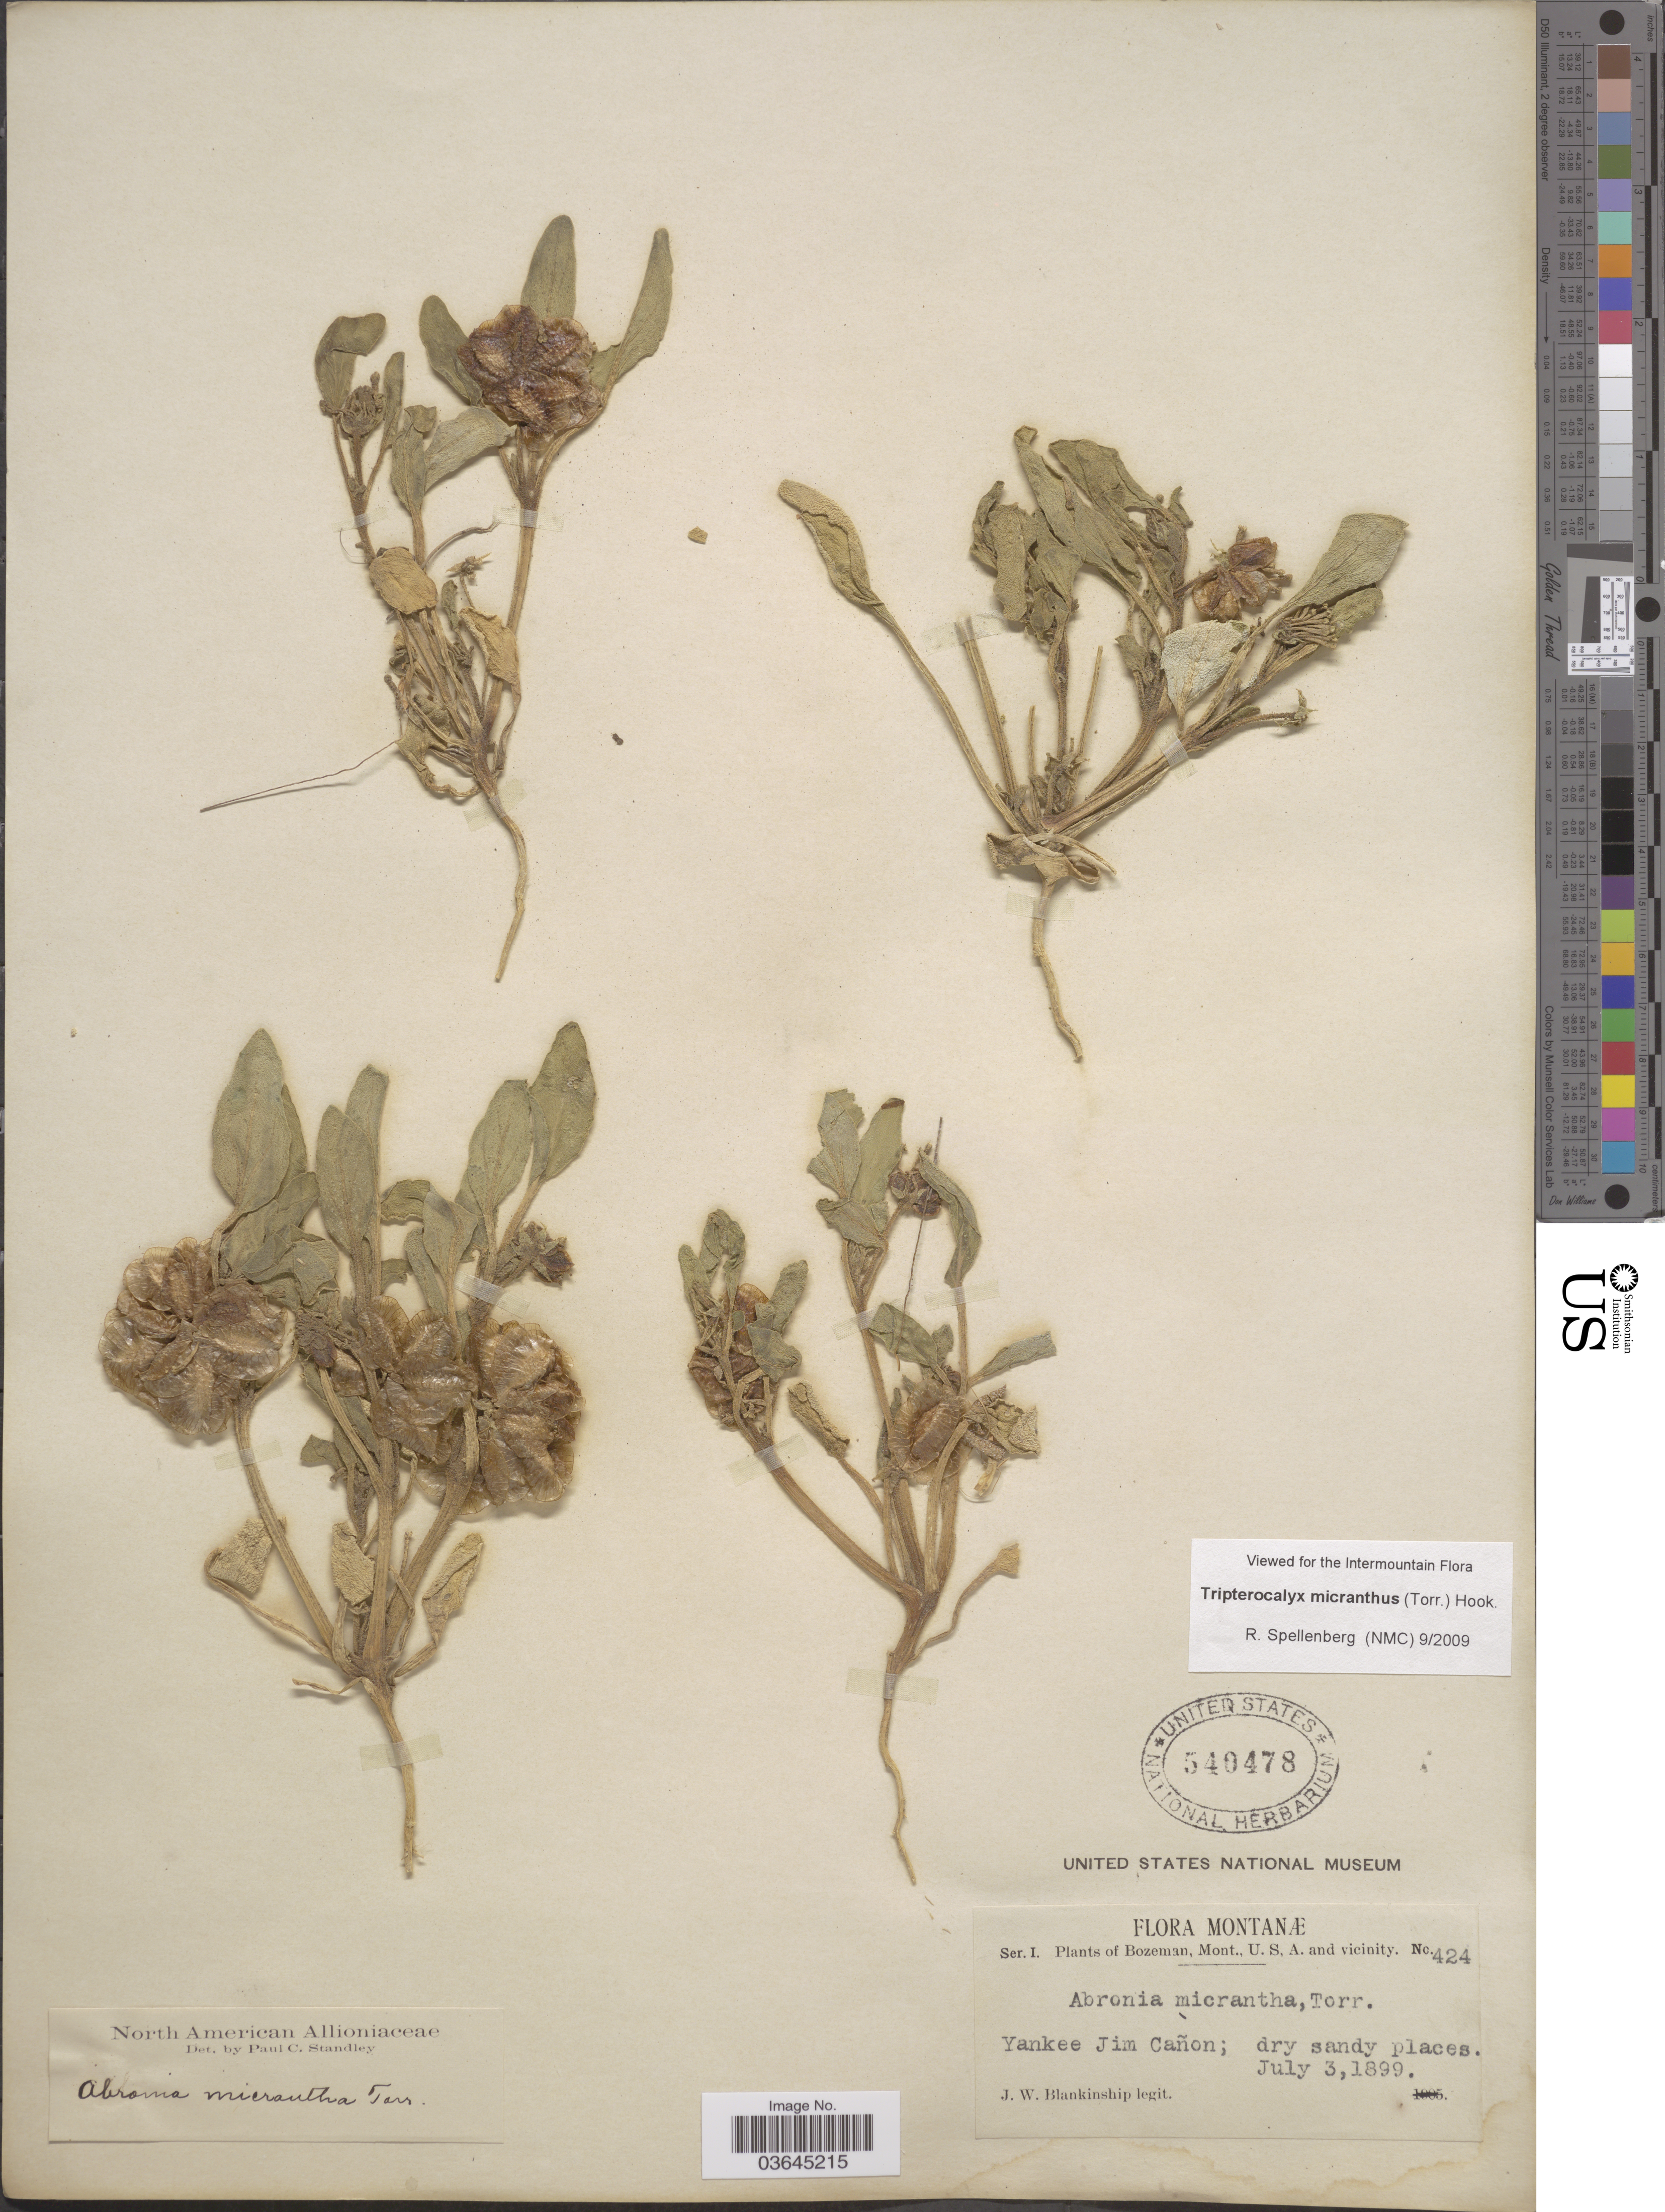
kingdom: Plantae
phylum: Tracheophyta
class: Magnoliopsida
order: Caryophyllales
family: Nyctaginaceae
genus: Tripterocalyx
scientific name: Tripterocalyx micranthus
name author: (Torr.) Hook.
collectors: J. W. Blankinship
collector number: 424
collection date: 1899-07-03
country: United States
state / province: Montana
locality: Bozeman, Mont., U. S. A. and vicinity. Yankee Jim Cañon.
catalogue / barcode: US 540478